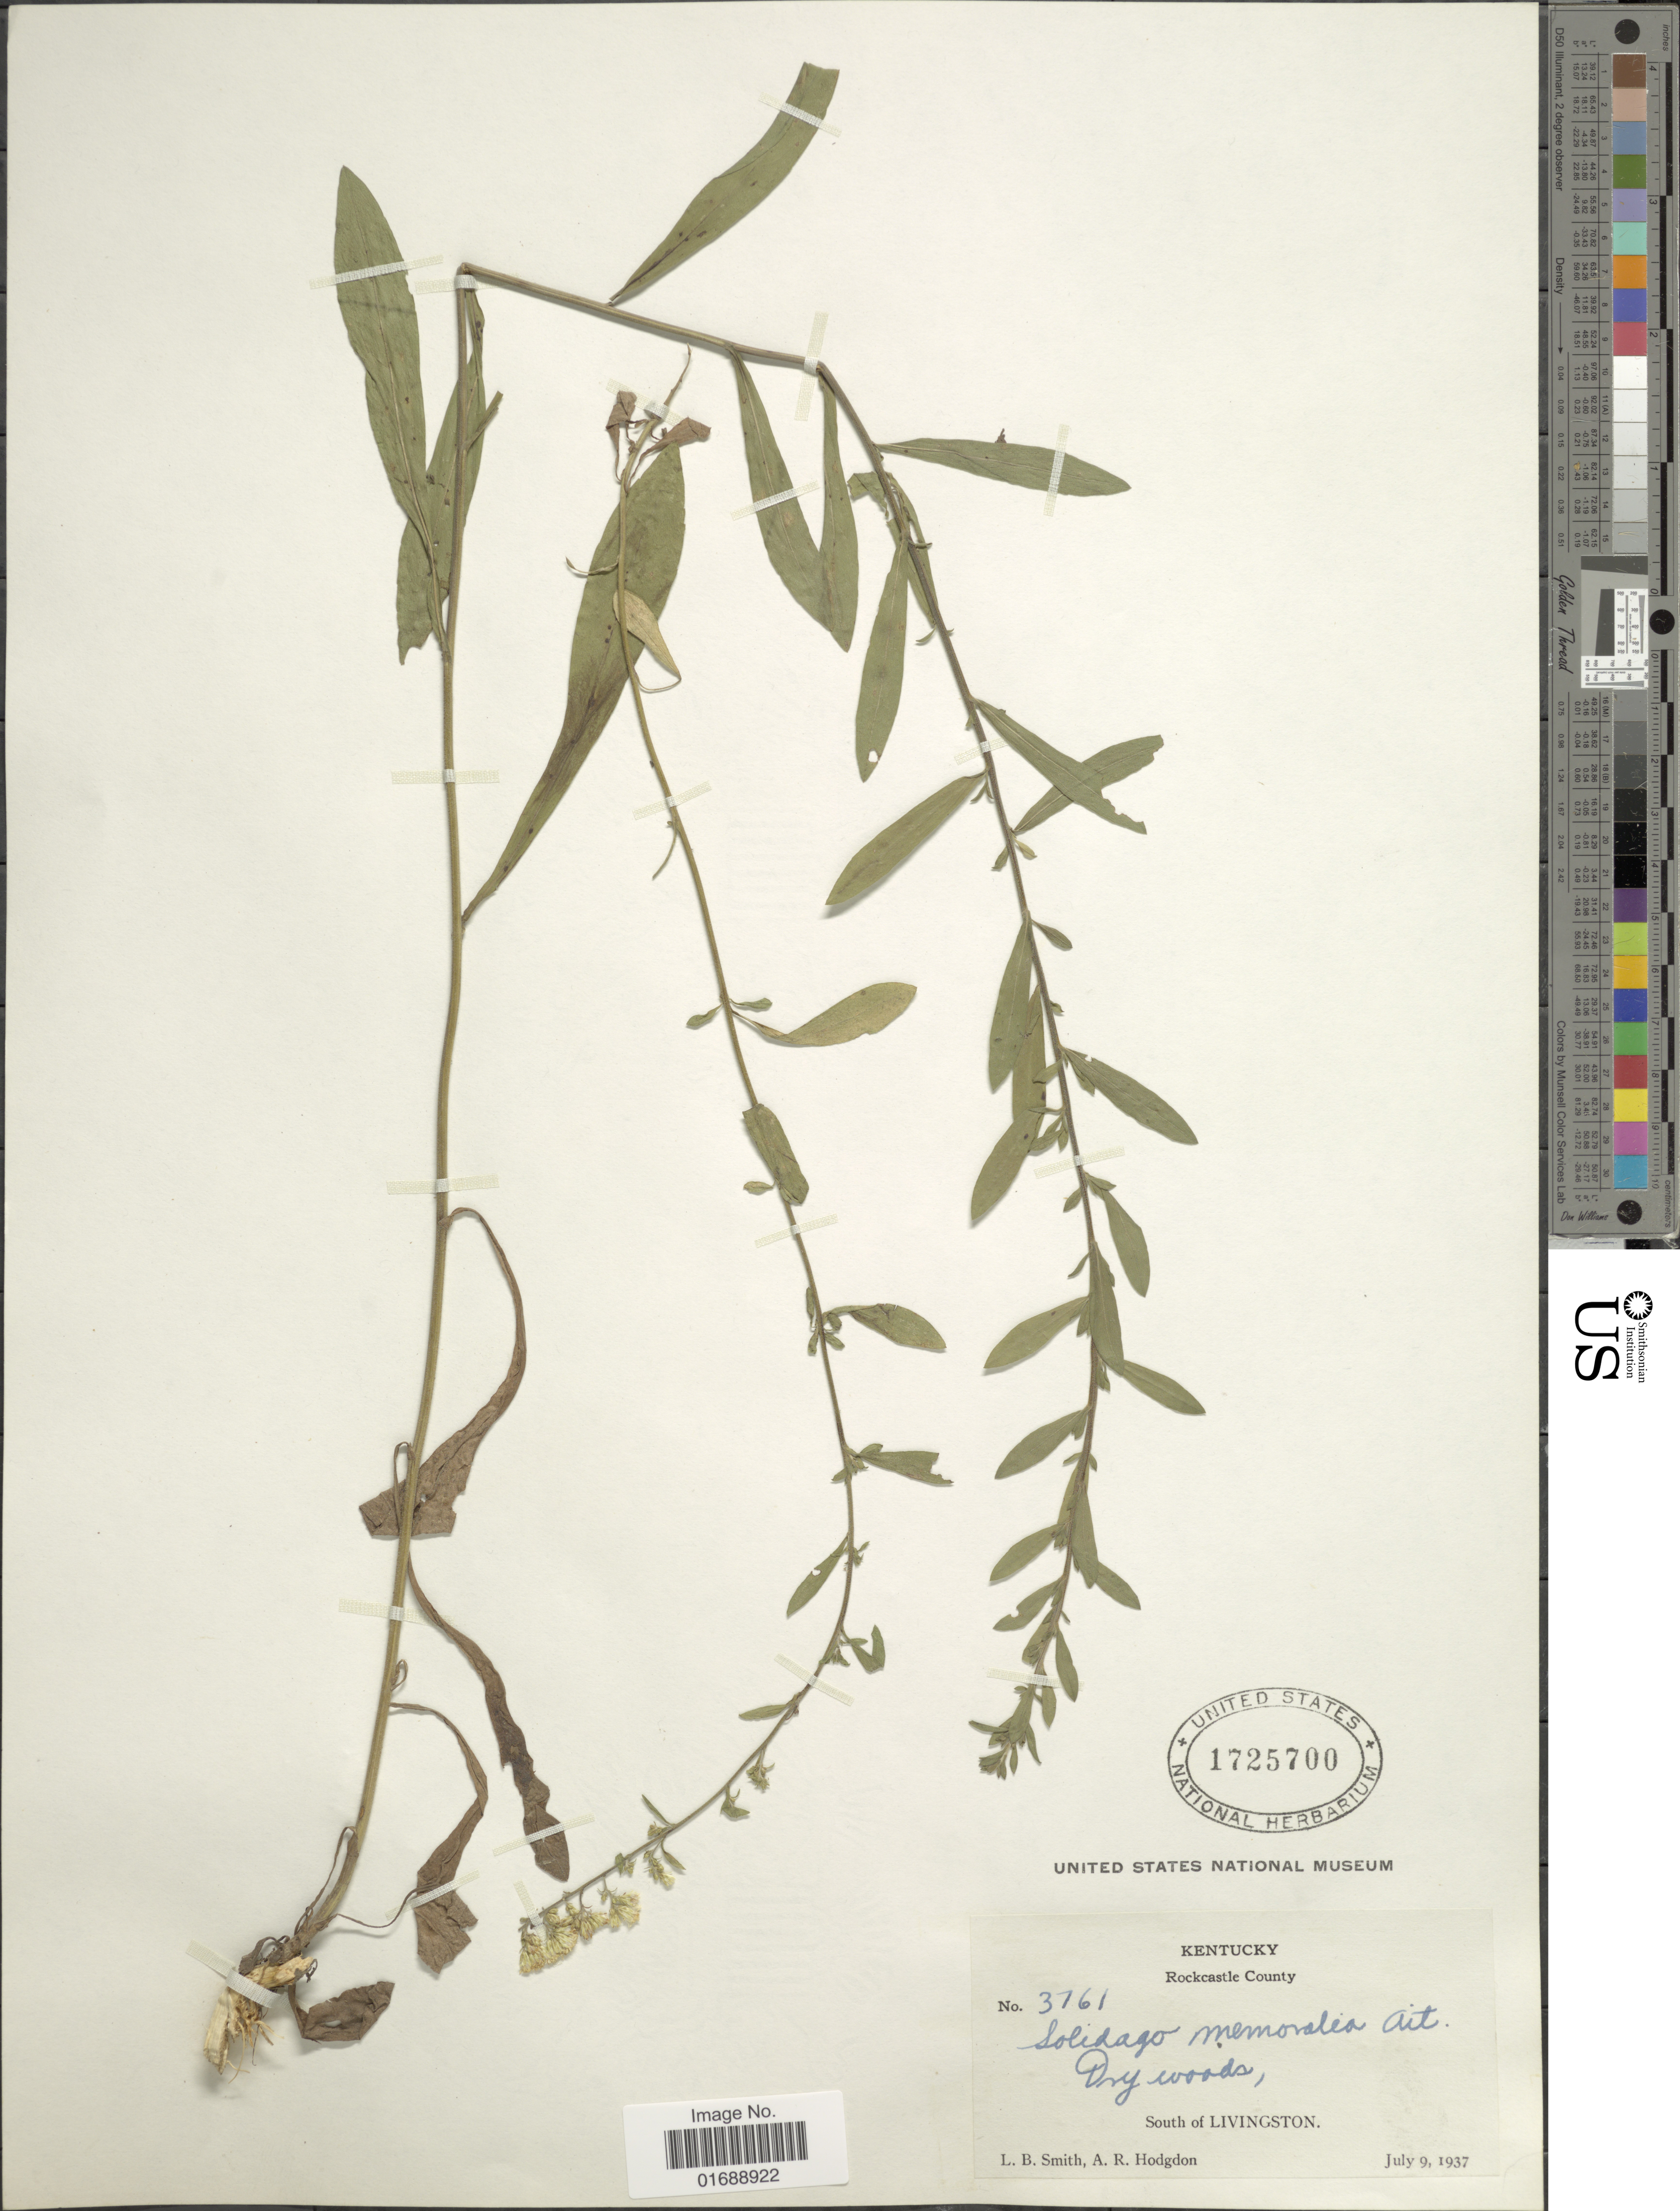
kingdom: Plantae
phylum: Tracheophyta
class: Magnoliopsida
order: Asterales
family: Asteraceae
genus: Solidago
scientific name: Solidago nemoralis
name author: Aiton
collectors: L. Smith & A. R. Hodgdon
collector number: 3761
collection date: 1937-07-09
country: United States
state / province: Kentucky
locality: Rockcastle County, South of Livingston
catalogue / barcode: US 1725700